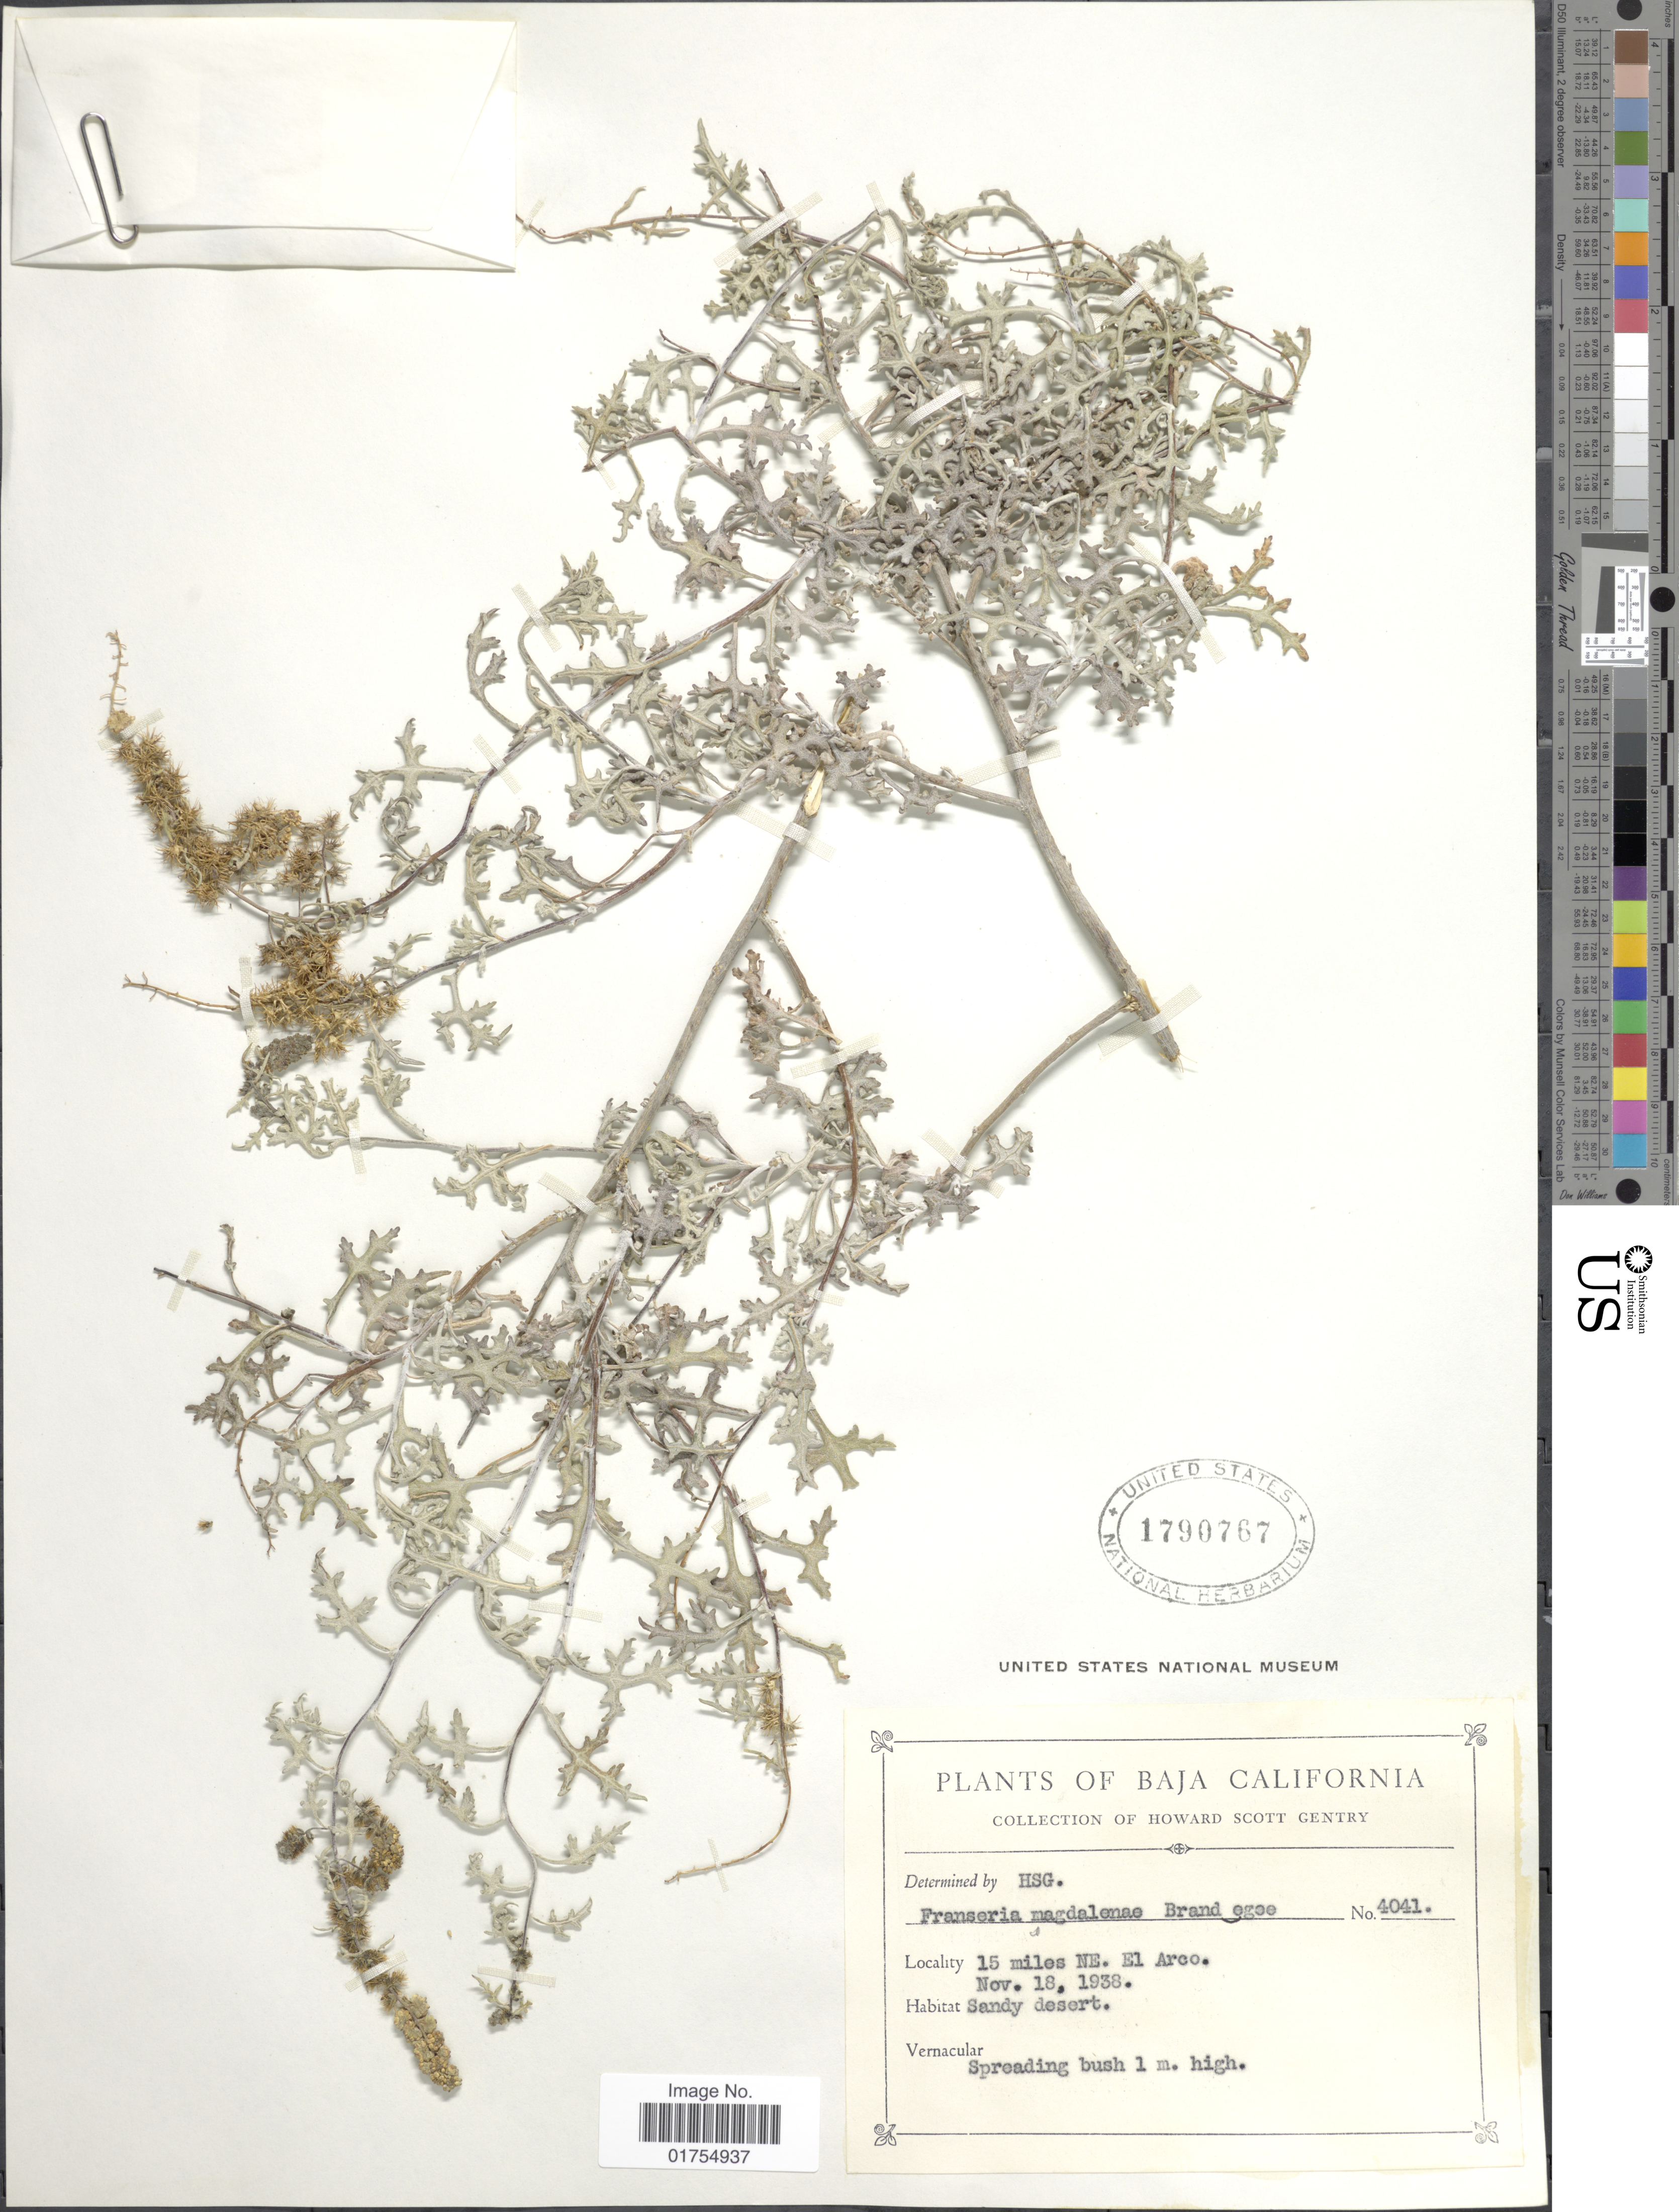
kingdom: Plantae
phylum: Tracheophyta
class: Magnoliopsida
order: Asterales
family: Asteraceae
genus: Franseria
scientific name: Franseria magdalenae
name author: Brandegee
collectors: H. S. Gentry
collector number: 4041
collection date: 1938-11-18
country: Mexico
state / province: Baja California Sur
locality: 15 miles NE of Arco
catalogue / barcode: US 1790767